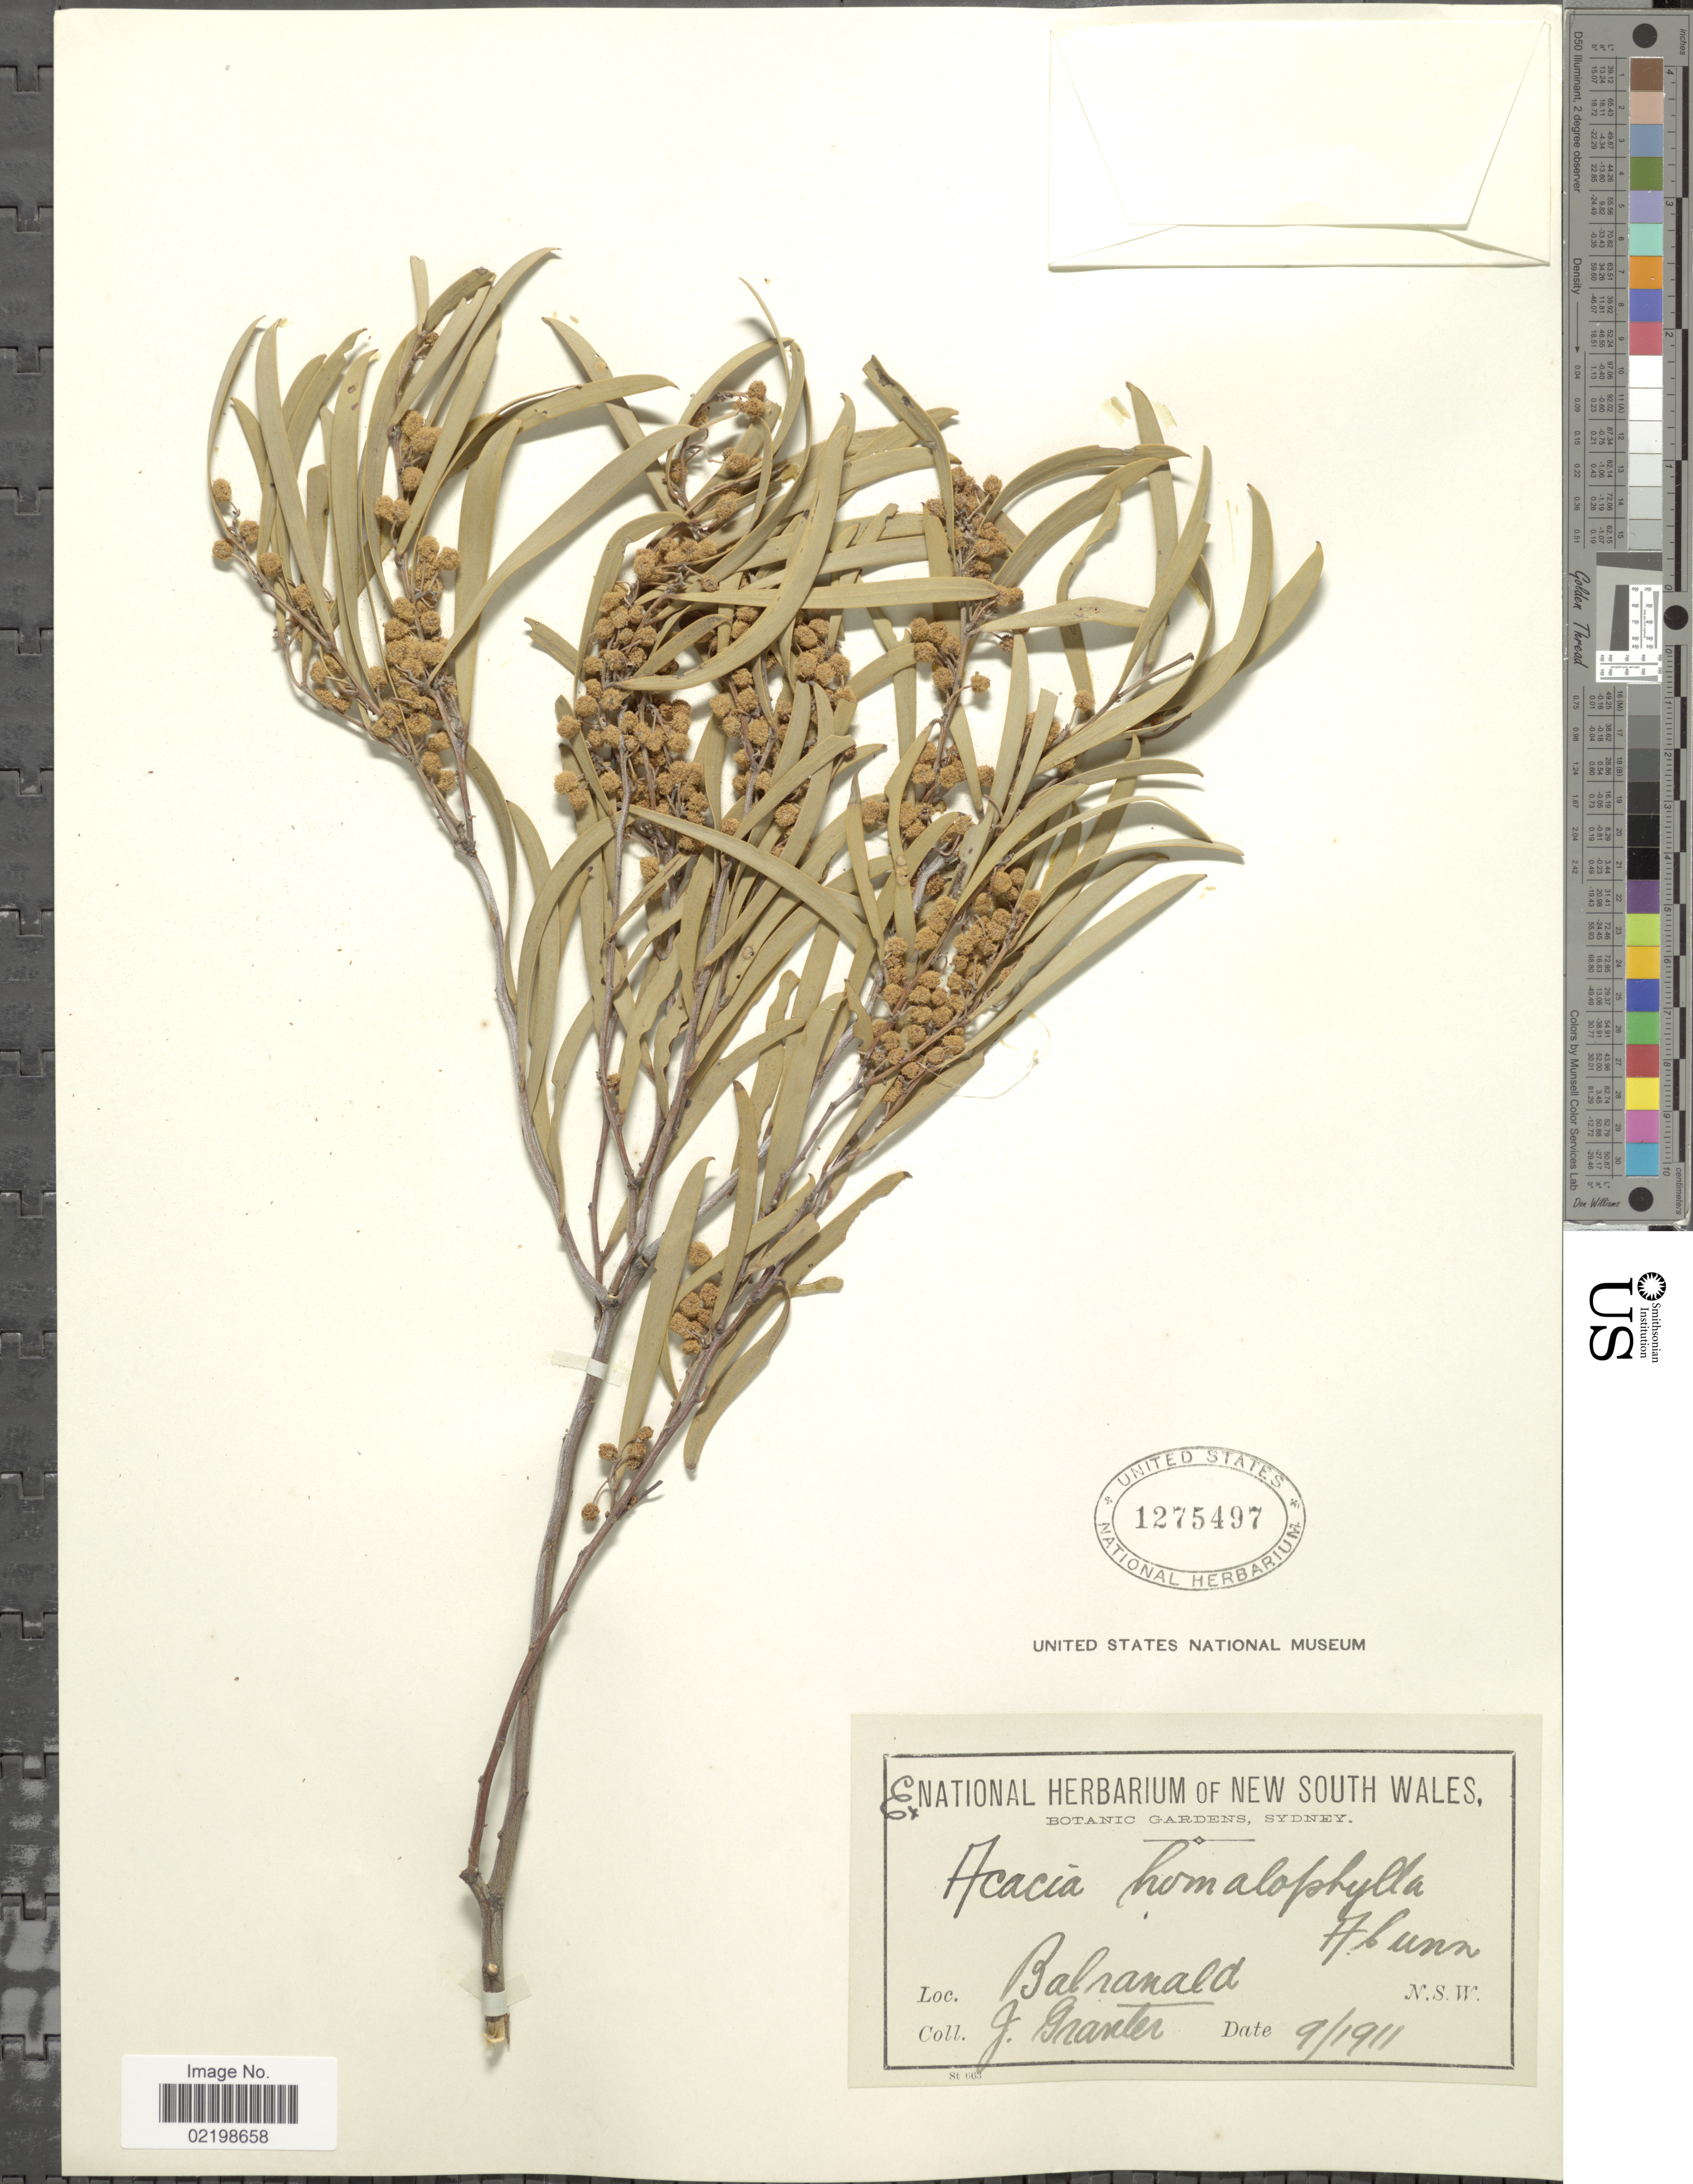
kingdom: Plantae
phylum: Tracheophyta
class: Magnoliopsida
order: Fabales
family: Fabaceae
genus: Acacia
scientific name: Acacia homalophylla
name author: A. Cunn. ex Benth.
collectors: J. Granter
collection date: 1911-09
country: Australia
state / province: New South Wales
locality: Balranald. N.S.W.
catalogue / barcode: US 1275497